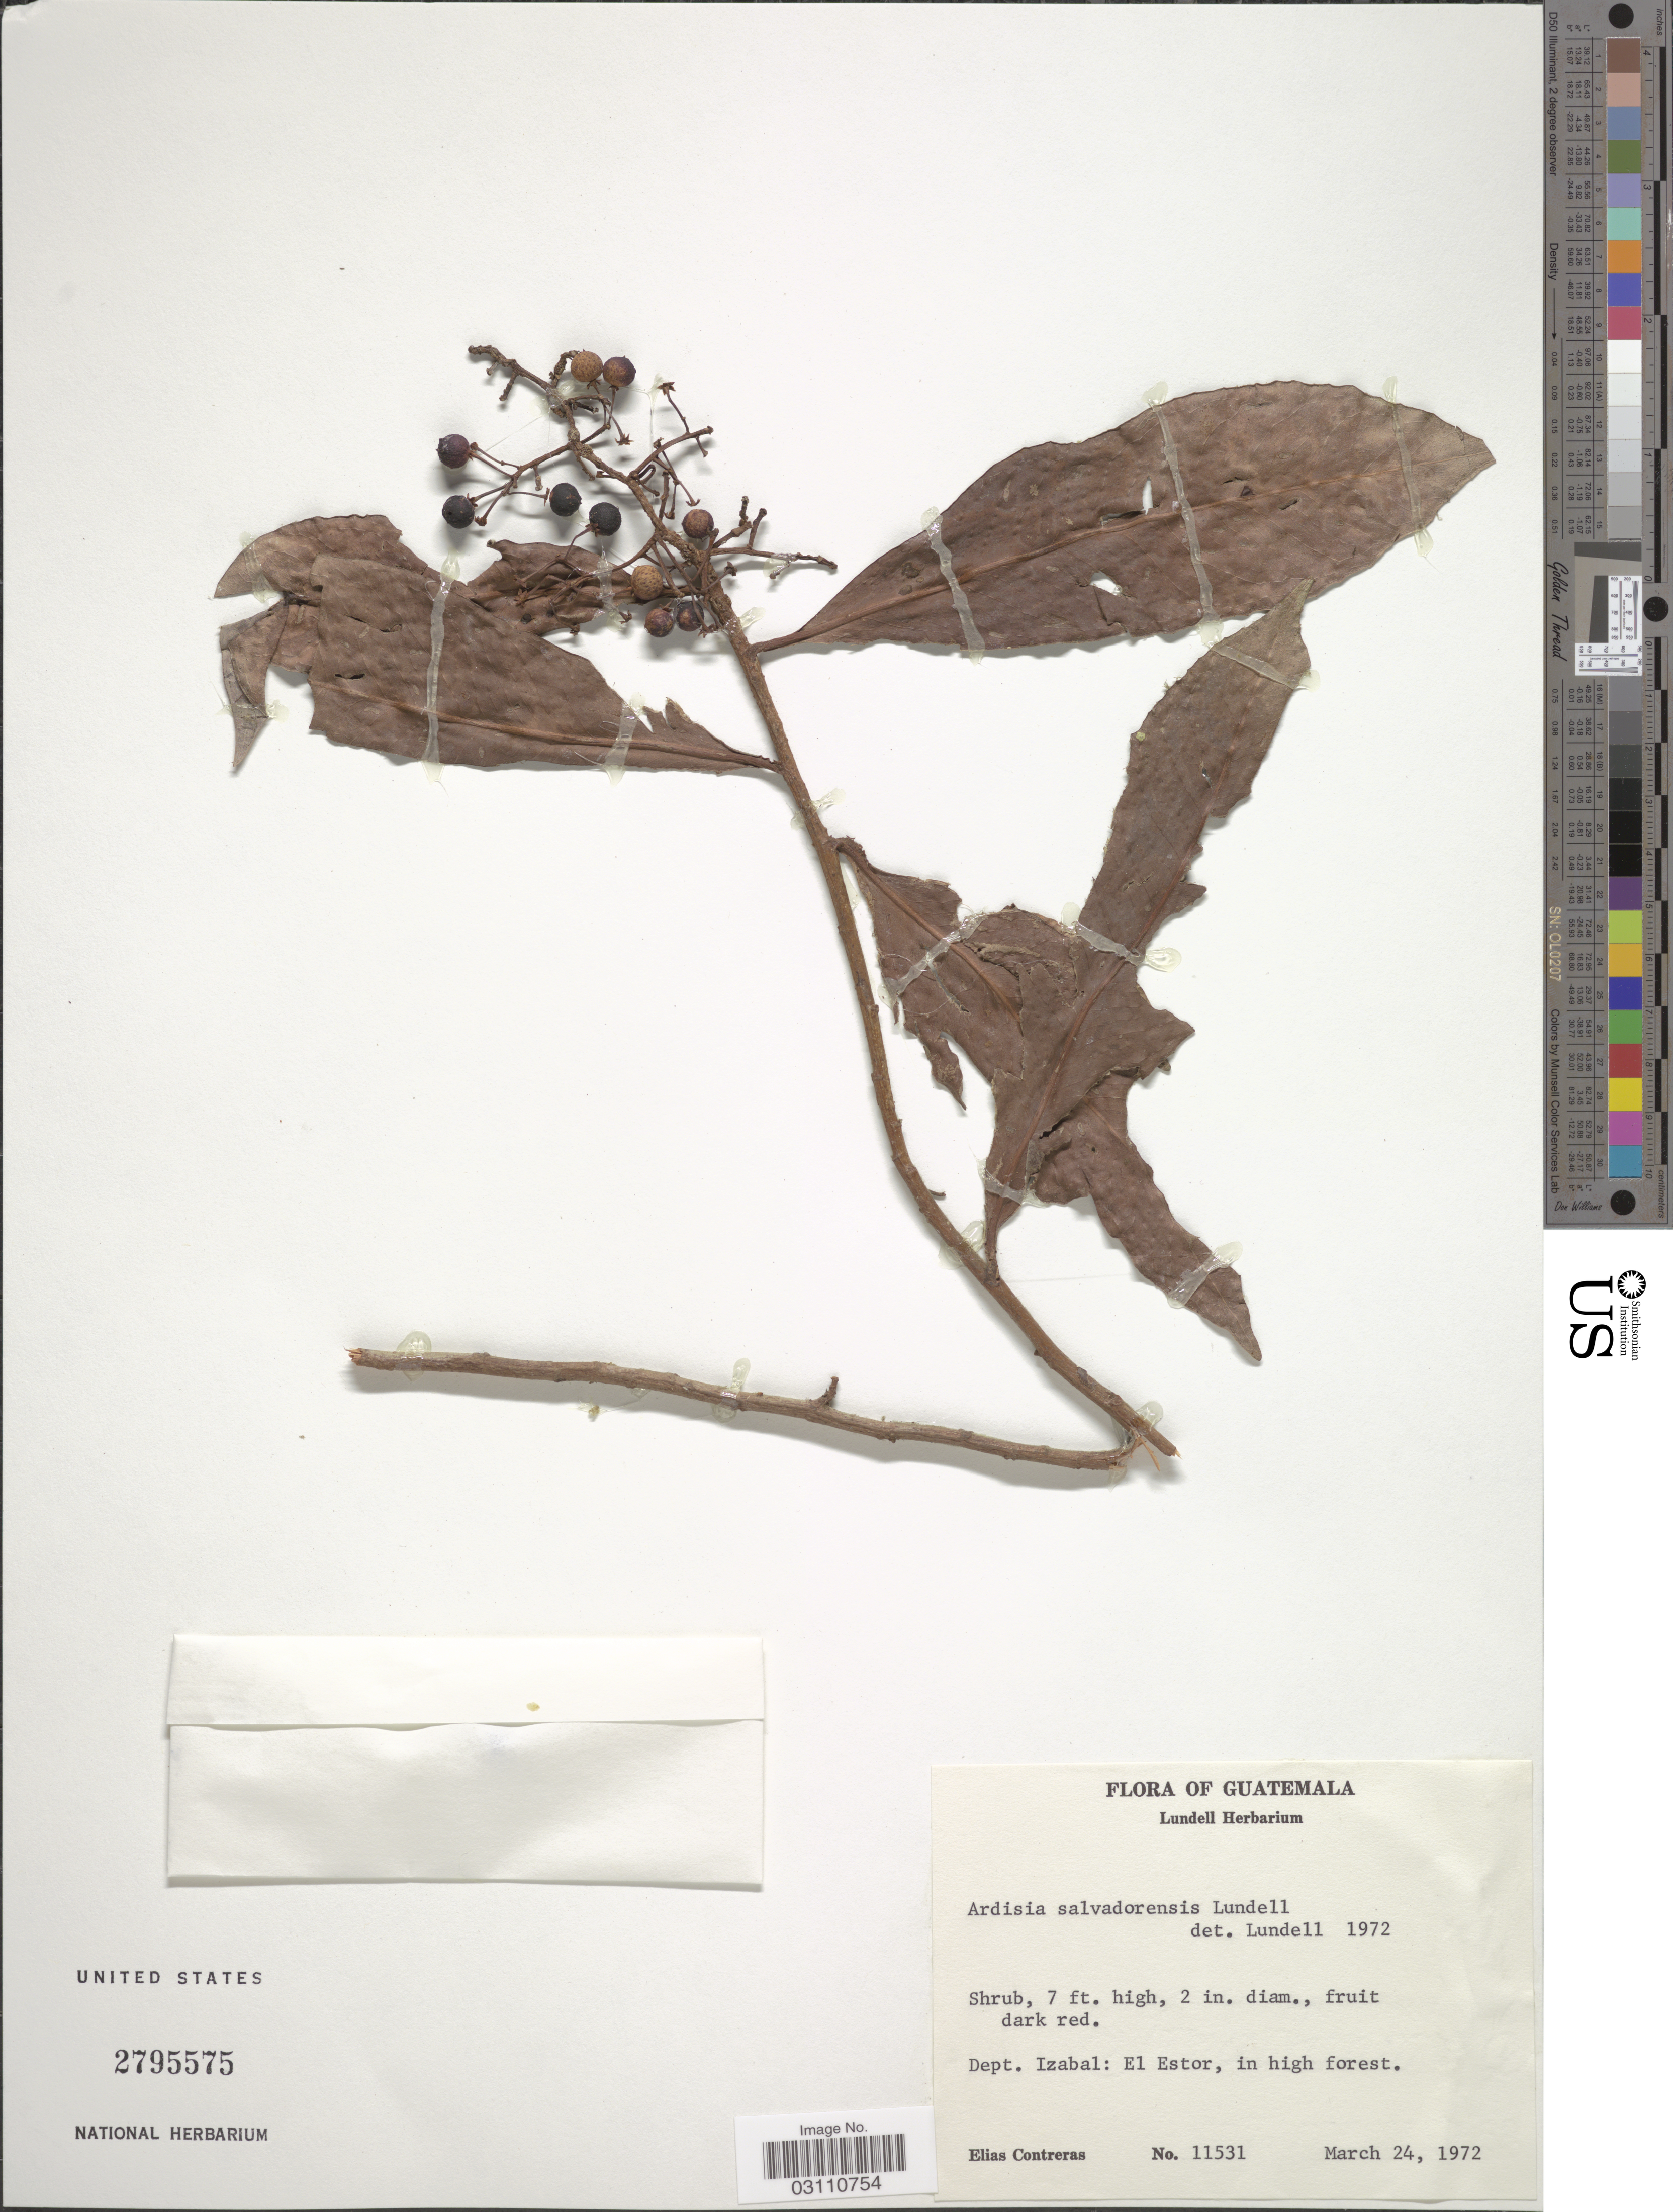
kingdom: Plantae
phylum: Tracheophyta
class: Magnoliopsida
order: Ericales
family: Primulaceae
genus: Ardisia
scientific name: Ardisia salvadorensis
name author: Lundell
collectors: E. Contreras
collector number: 11531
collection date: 1972-03-24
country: Guatemala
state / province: Izabal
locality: Dept. Izabal: El Estor, in high forest.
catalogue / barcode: US 2795575